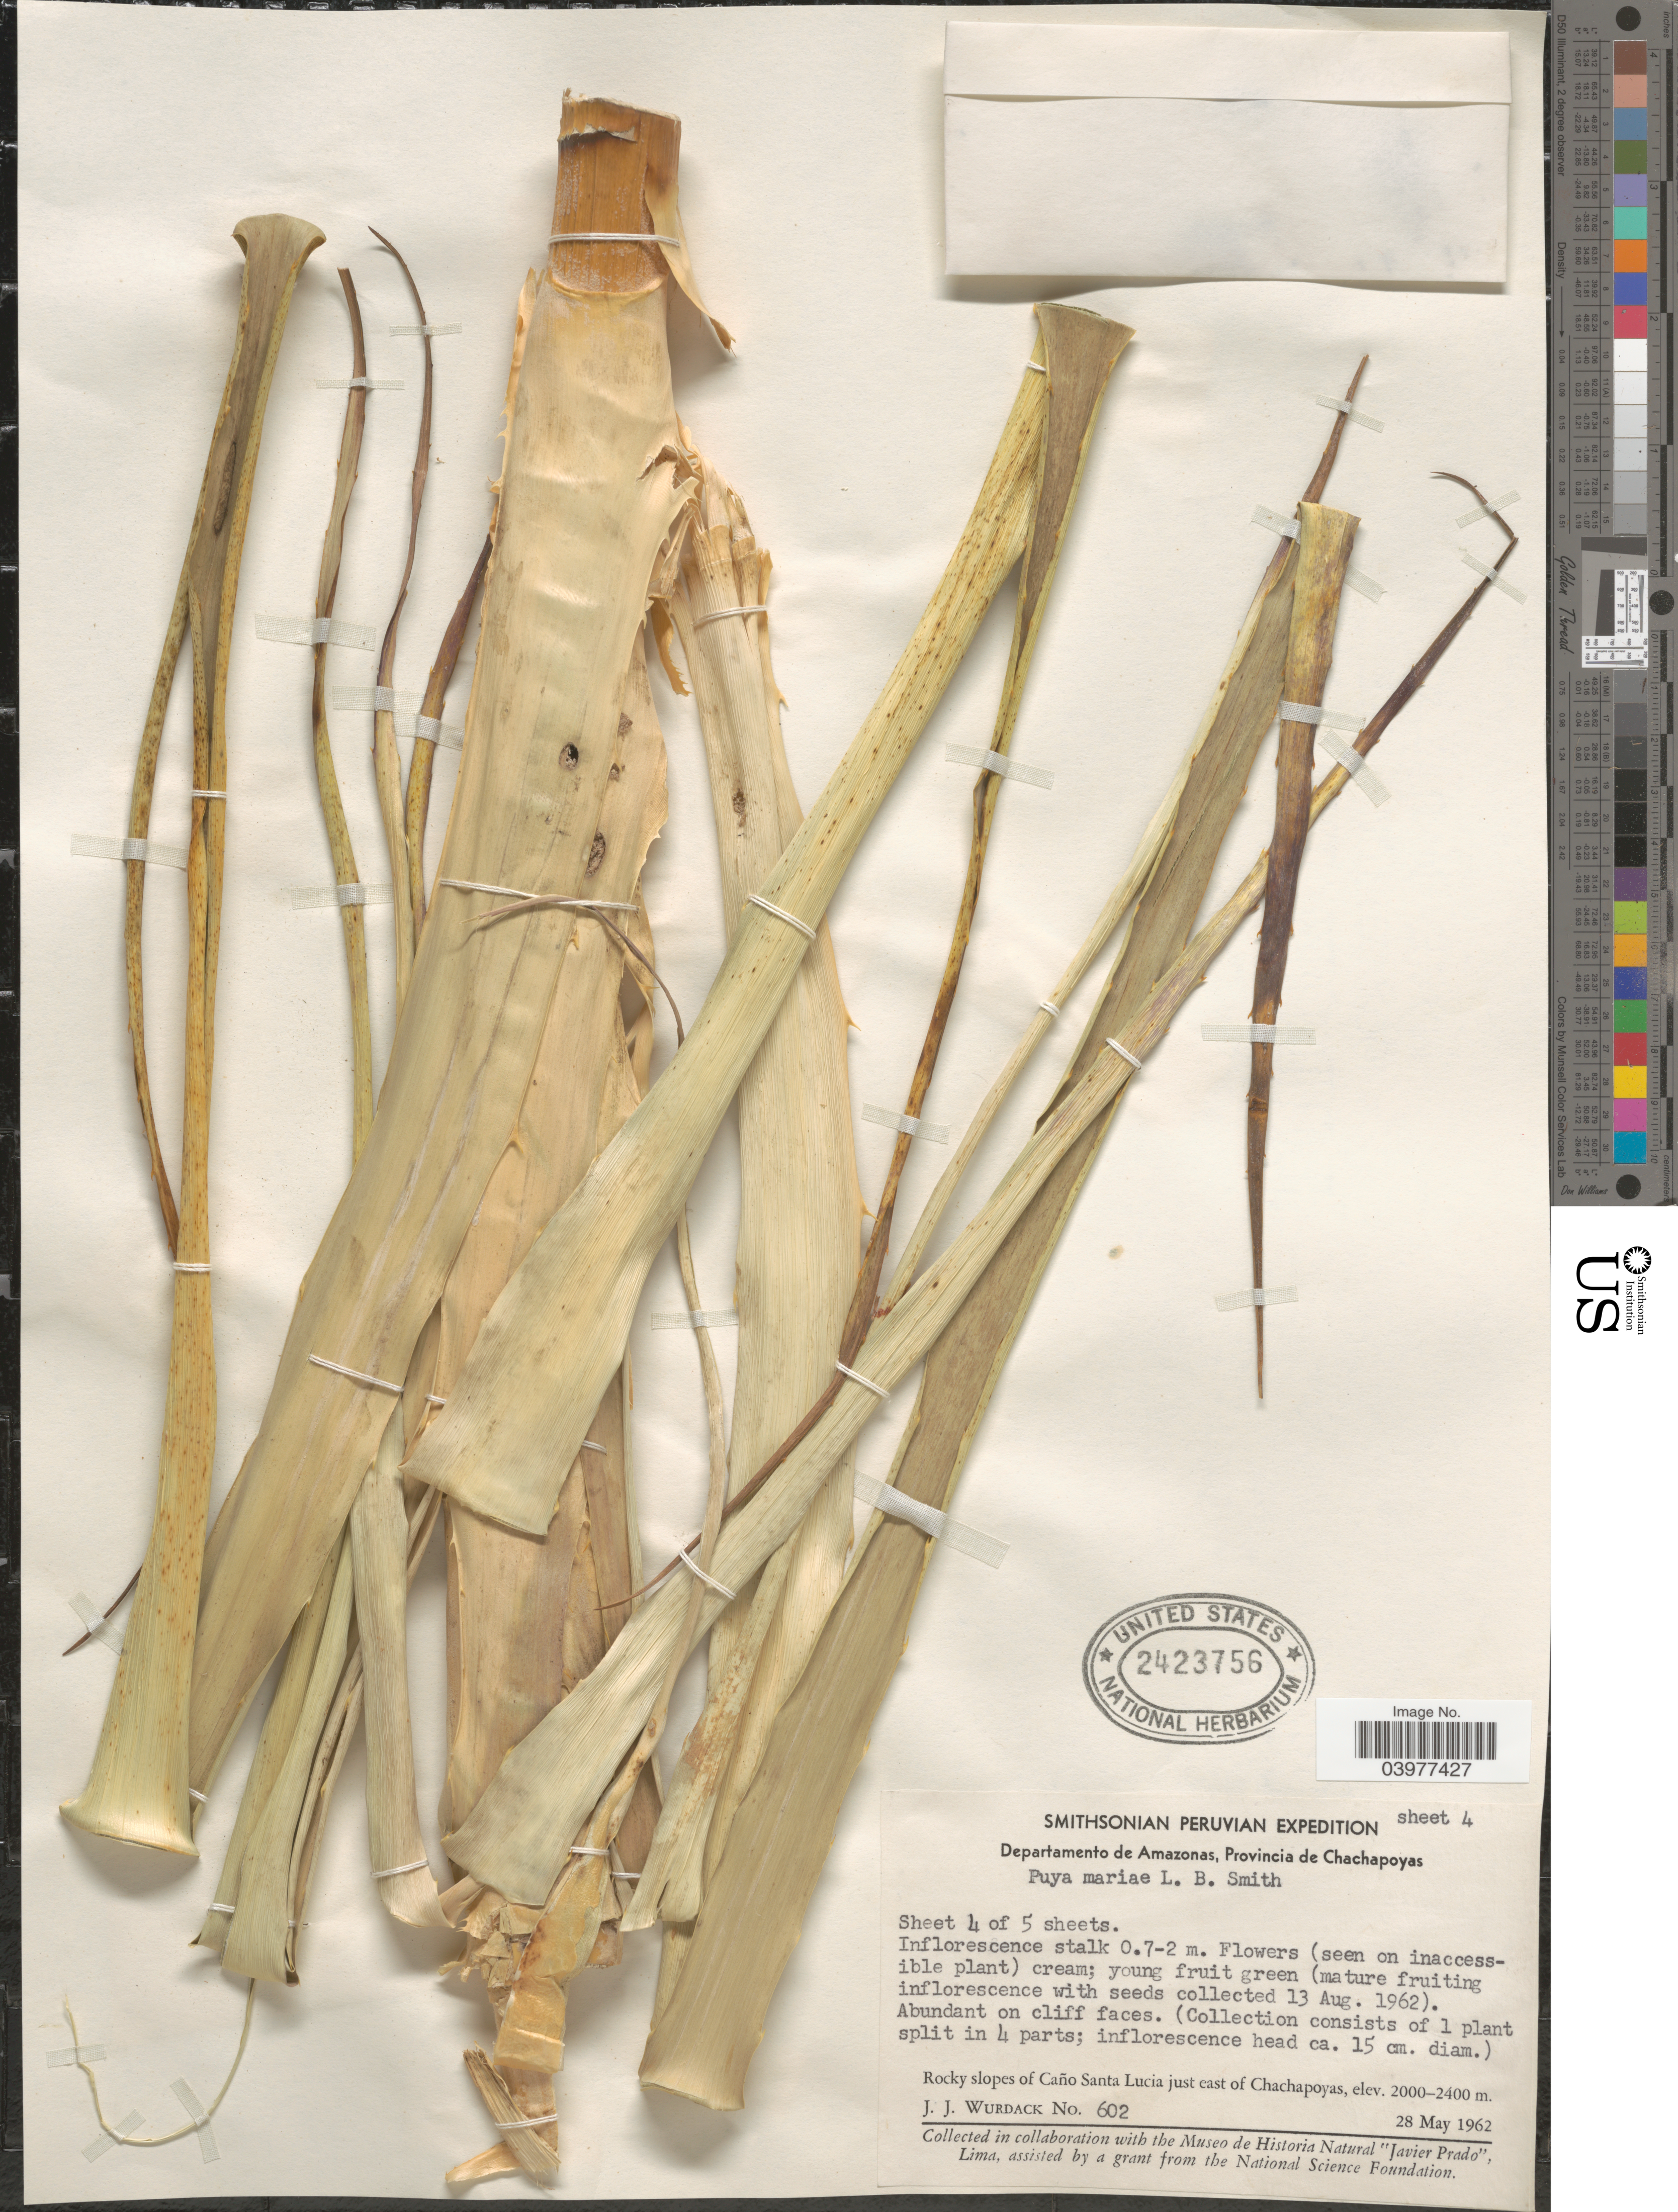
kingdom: Plantae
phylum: Tracheophyta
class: Liliopsida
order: Poales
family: Bromeliaceae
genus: Puya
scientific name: Puya mariae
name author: L.B. Sm.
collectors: J. J. Wurdack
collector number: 602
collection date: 1962-05-28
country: Peru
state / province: Amazonas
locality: Departamento de Amazonas, Provincia de Chachapoyas. Rocky slopes of Caño Santa Lucia just east of Chachapoyas.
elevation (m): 2000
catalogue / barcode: US 2423756